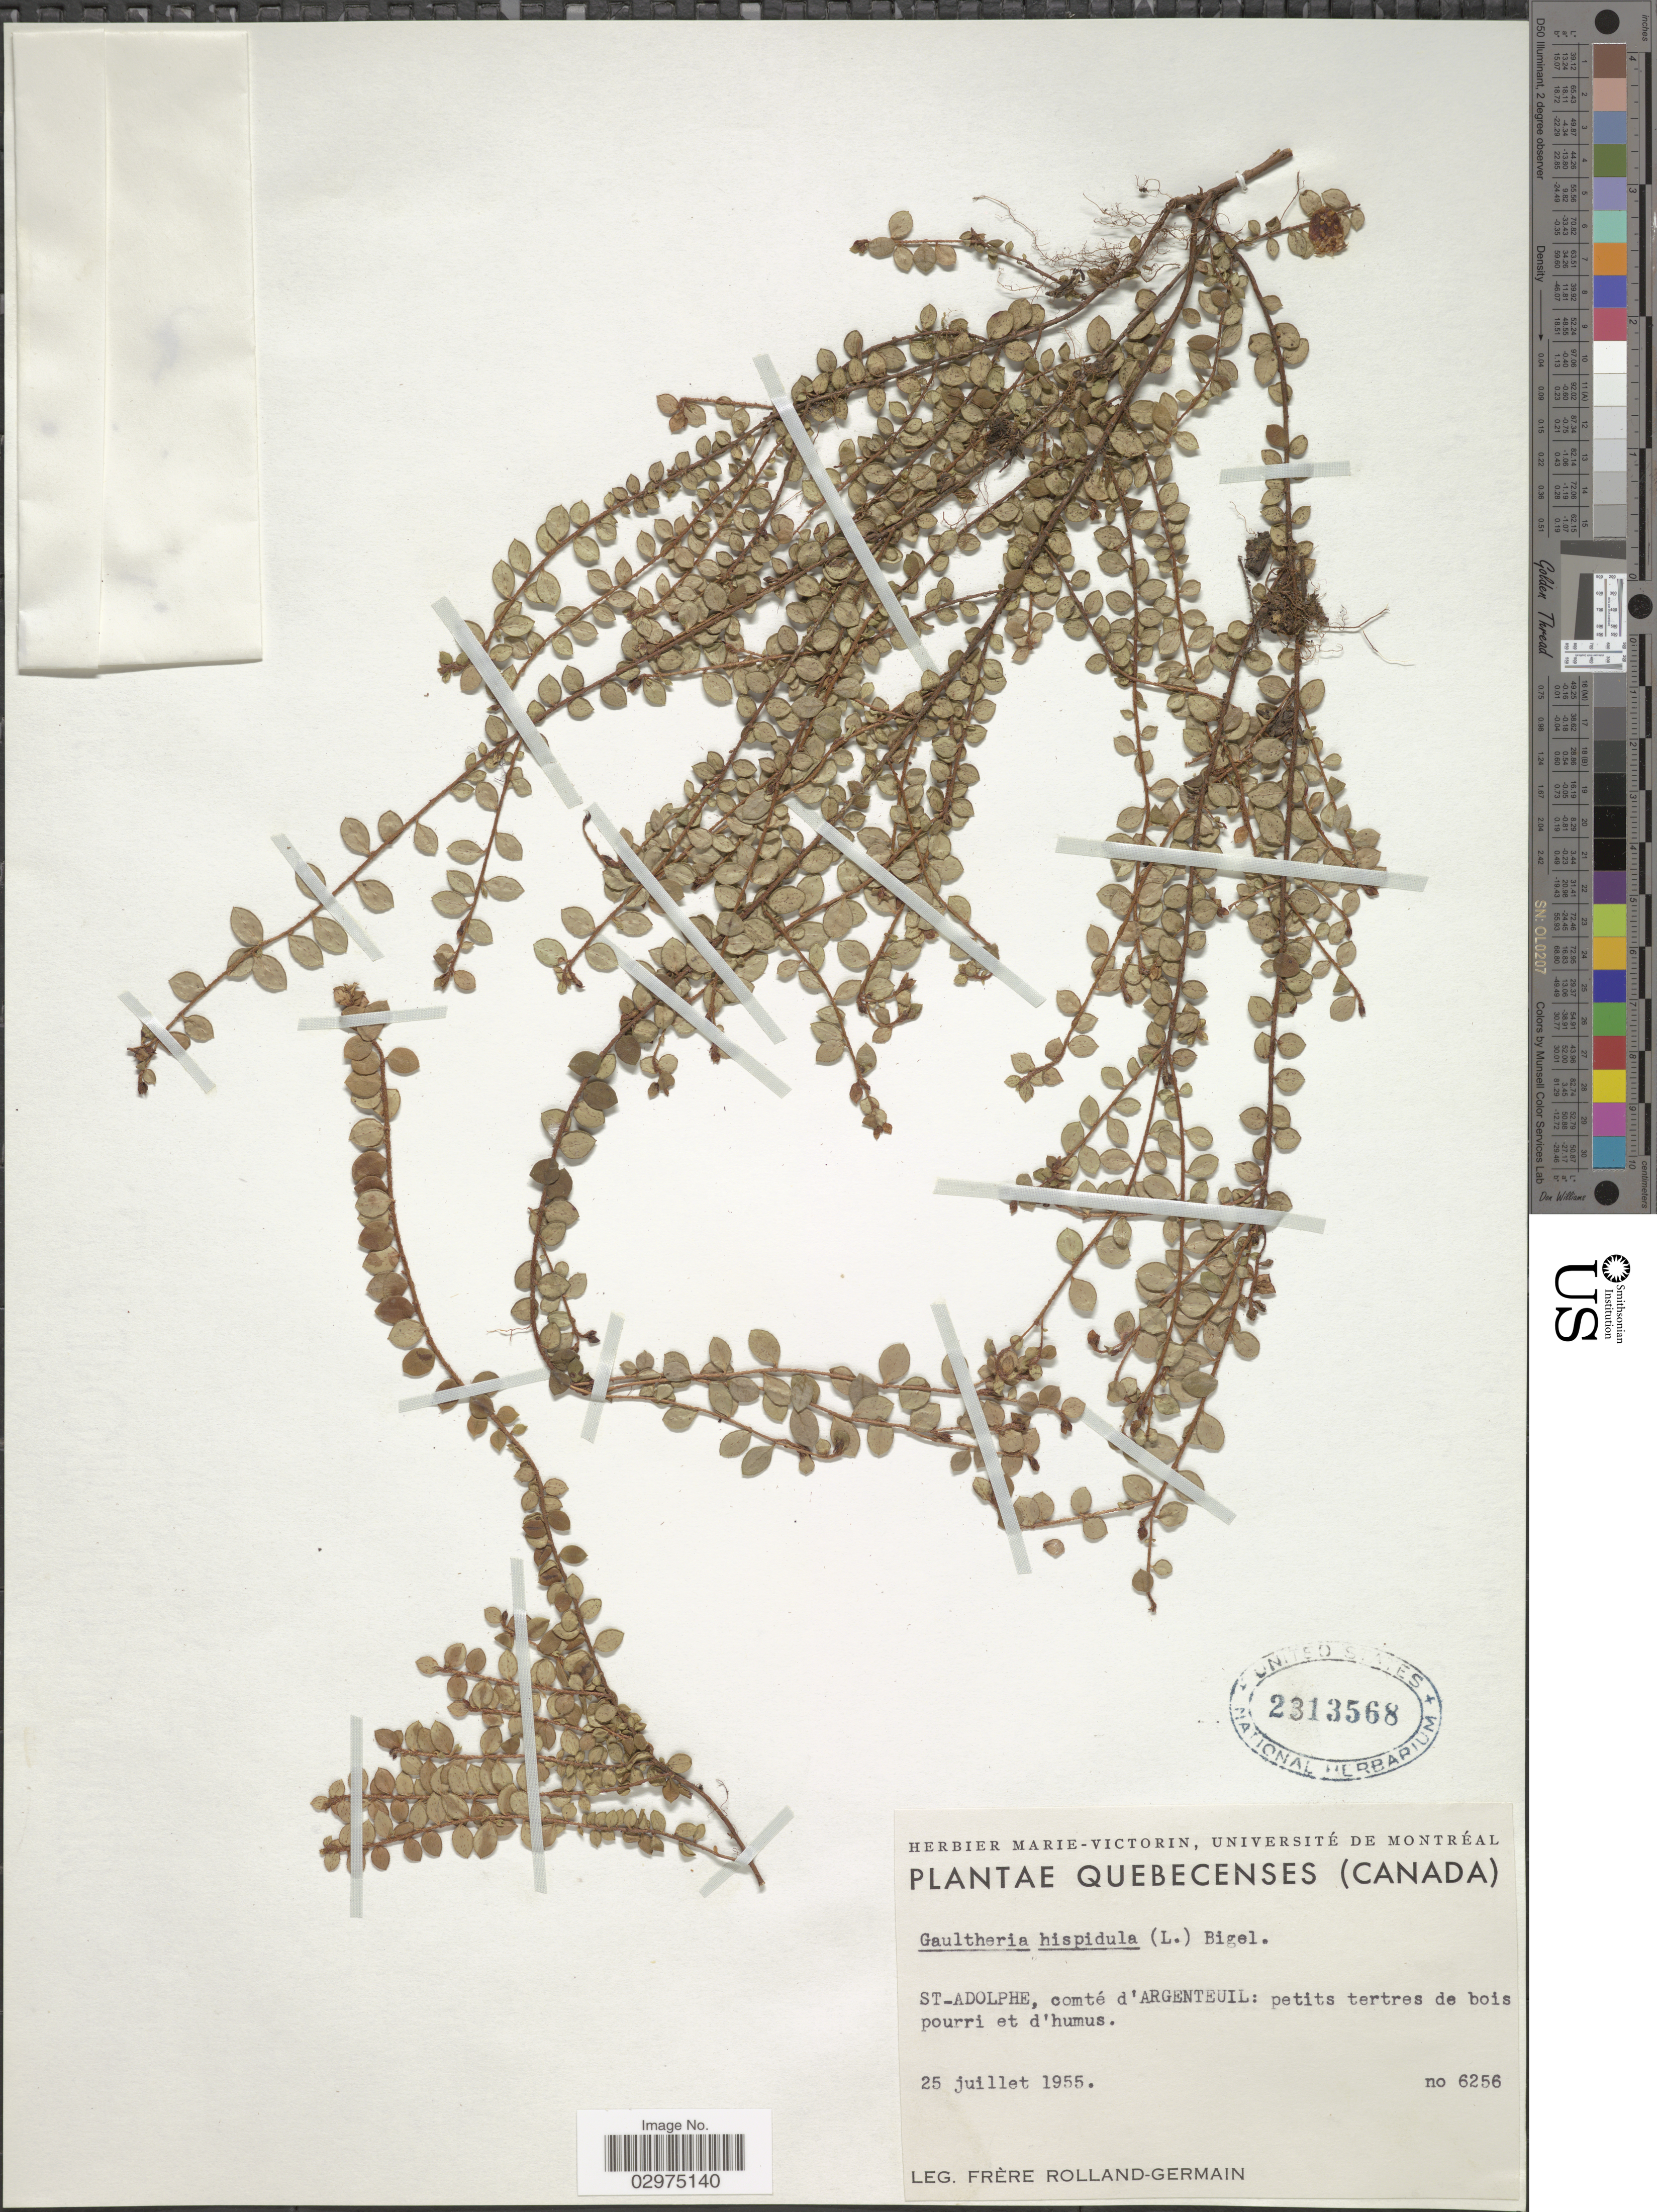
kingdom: Plantae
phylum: Tracheophyta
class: Magnoliopsida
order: Ericales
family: Ericaceae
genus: Gaultheria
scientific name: Gaultheria hispidula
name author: (L.) Muhl. ex Bigelow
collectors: Rolland-Germain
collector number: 6256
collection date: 1955-07-25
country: Canada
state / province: Quebec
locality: St-Adolphe, comté d'Argenteuil: petits tertres de bois pourri et d'humus.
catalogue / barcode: US 2313568